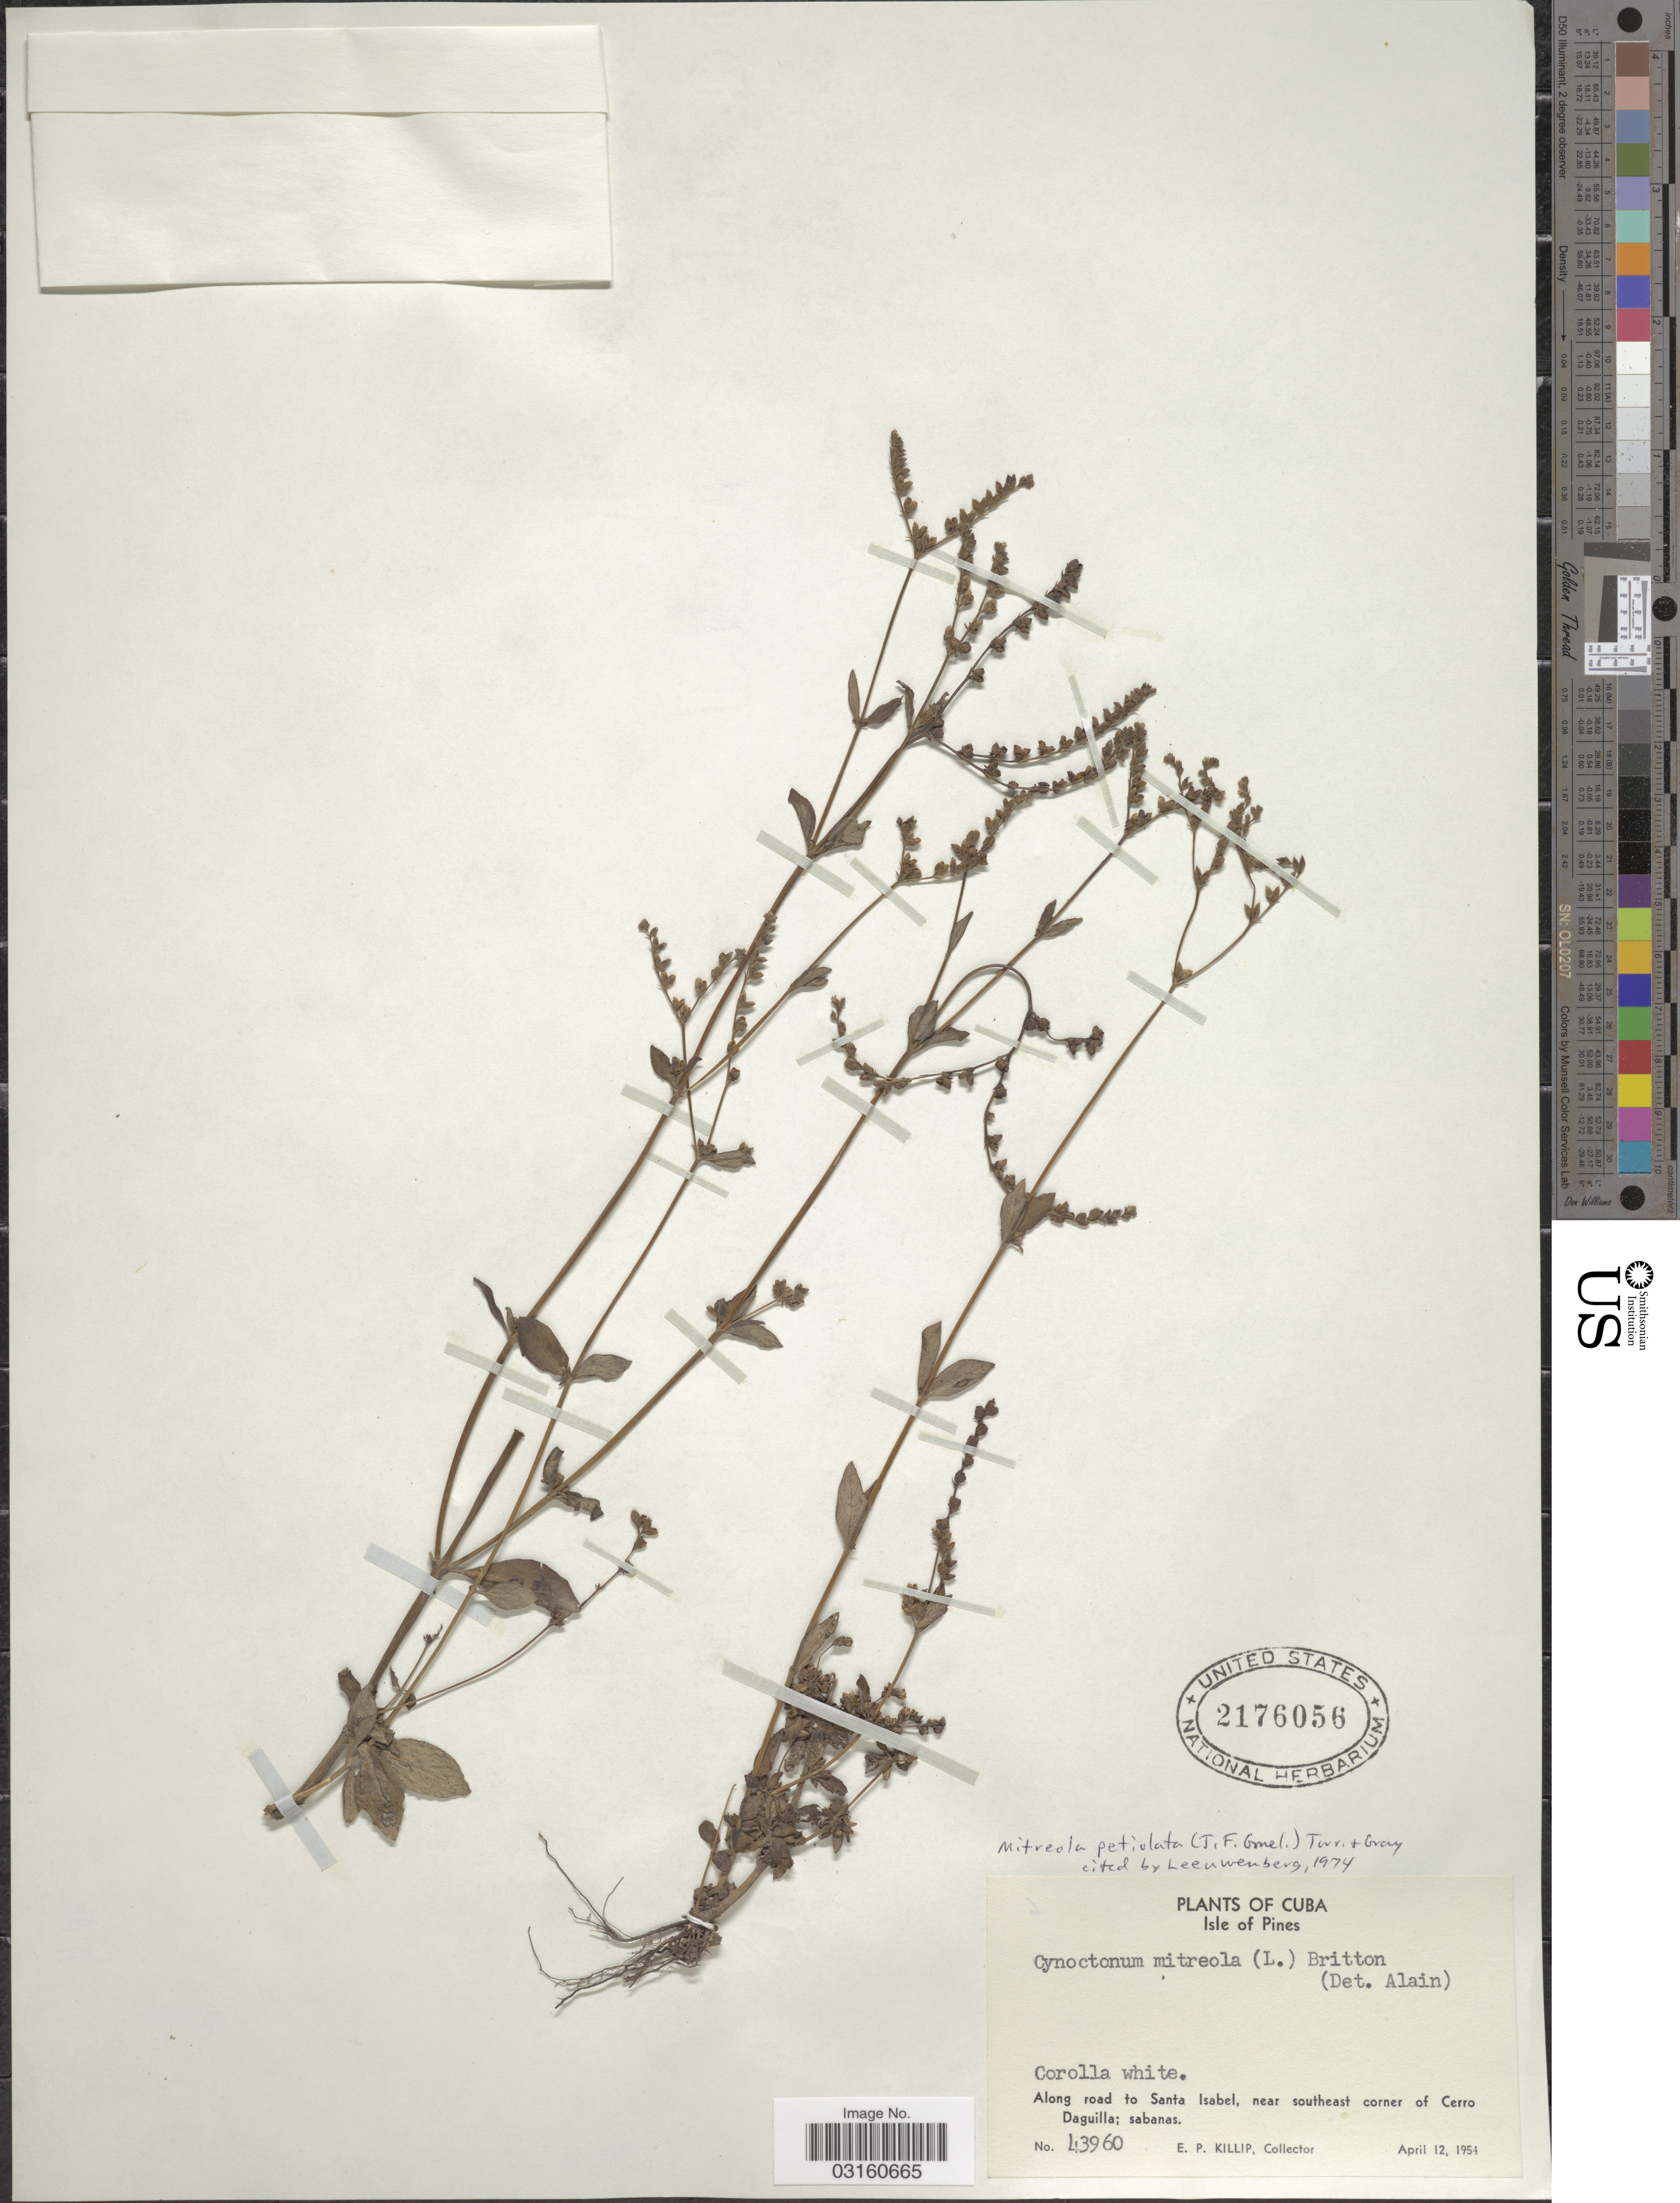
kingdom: Plantae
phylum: Tracheophyta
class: Magnoliopsida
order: Gentianales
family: Loganiaceae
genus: Mitreola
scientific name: Mitreola petiolata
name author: (J.F. Gmel.) Torr. & A. Gray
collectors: E. P. Killip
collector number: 43960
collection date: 1954-04-12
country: Cuba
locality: Isle of Pines. Along road to Santa Isabel, near southeast corner of Cerro Daguilla.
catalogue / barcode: US 2176056